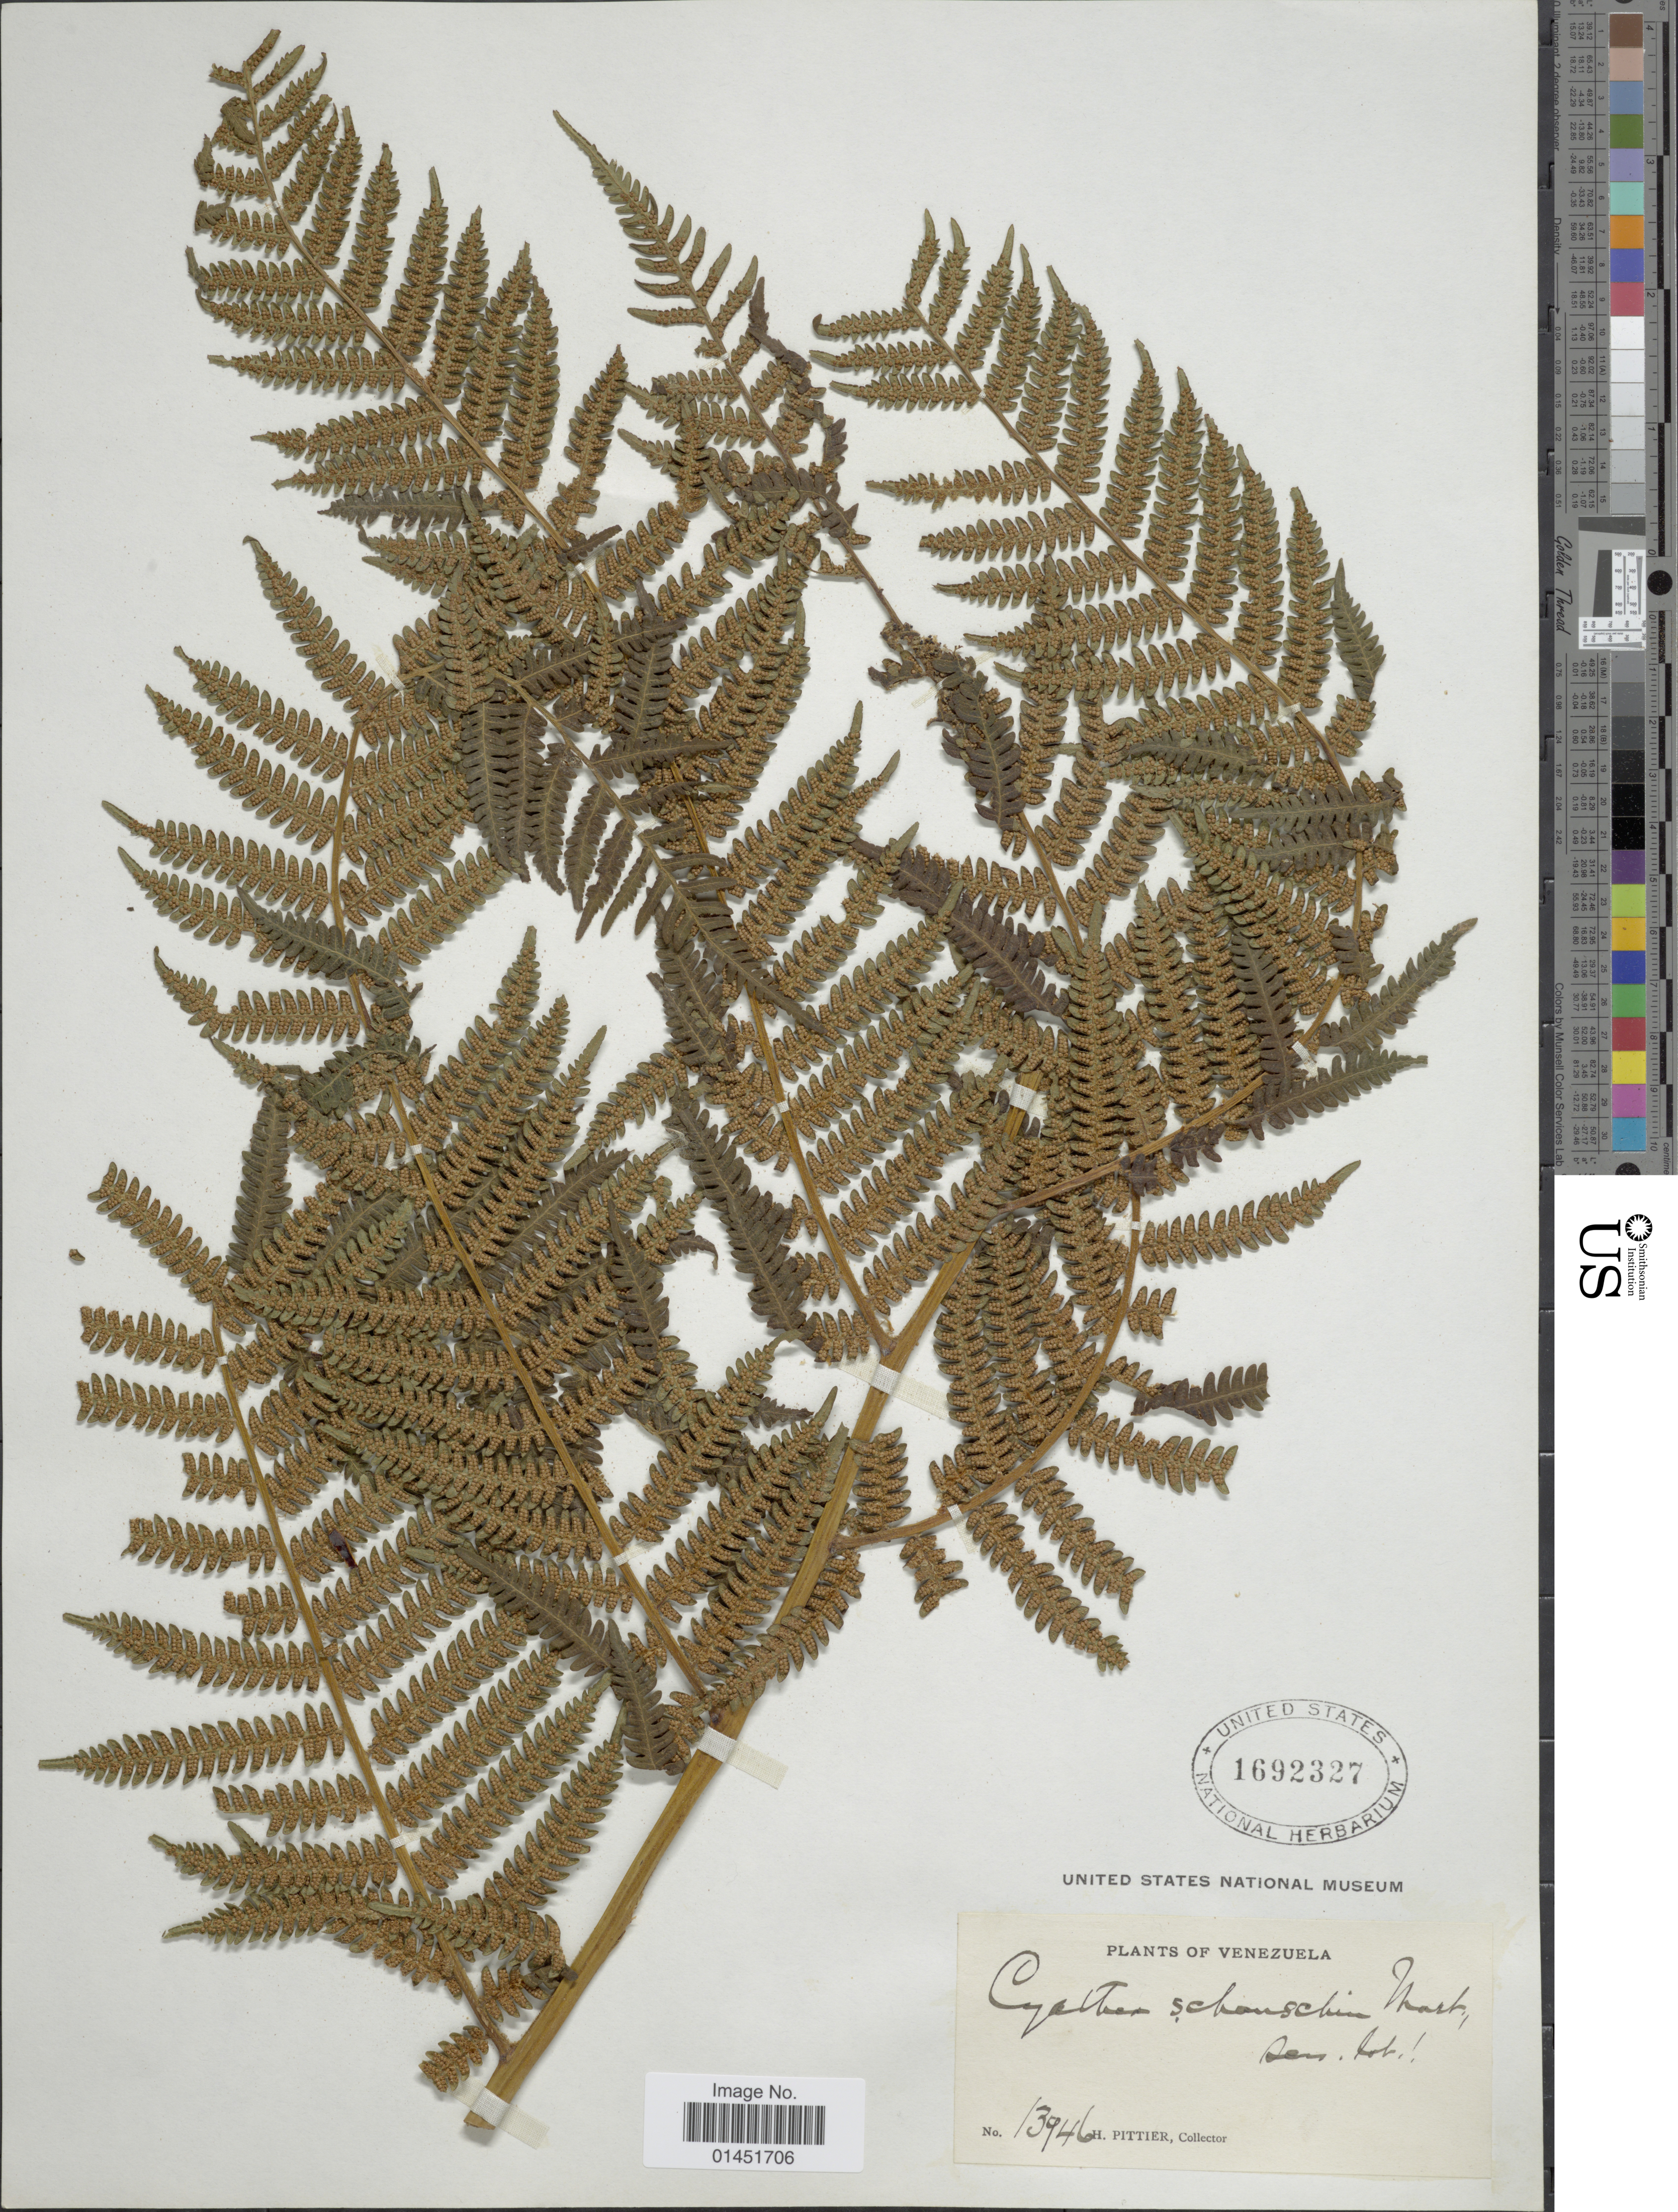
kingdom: Plantae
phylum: Tracheophyta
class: Polypodiopsida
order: Cyatheales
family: Cyatheaceae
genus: Cyathea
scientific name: Cyathea fulva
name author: (M. Martens & Galeotti) Fée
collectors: H. F. Pittier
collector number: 13946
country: Venezuela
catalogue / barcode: US 1692327